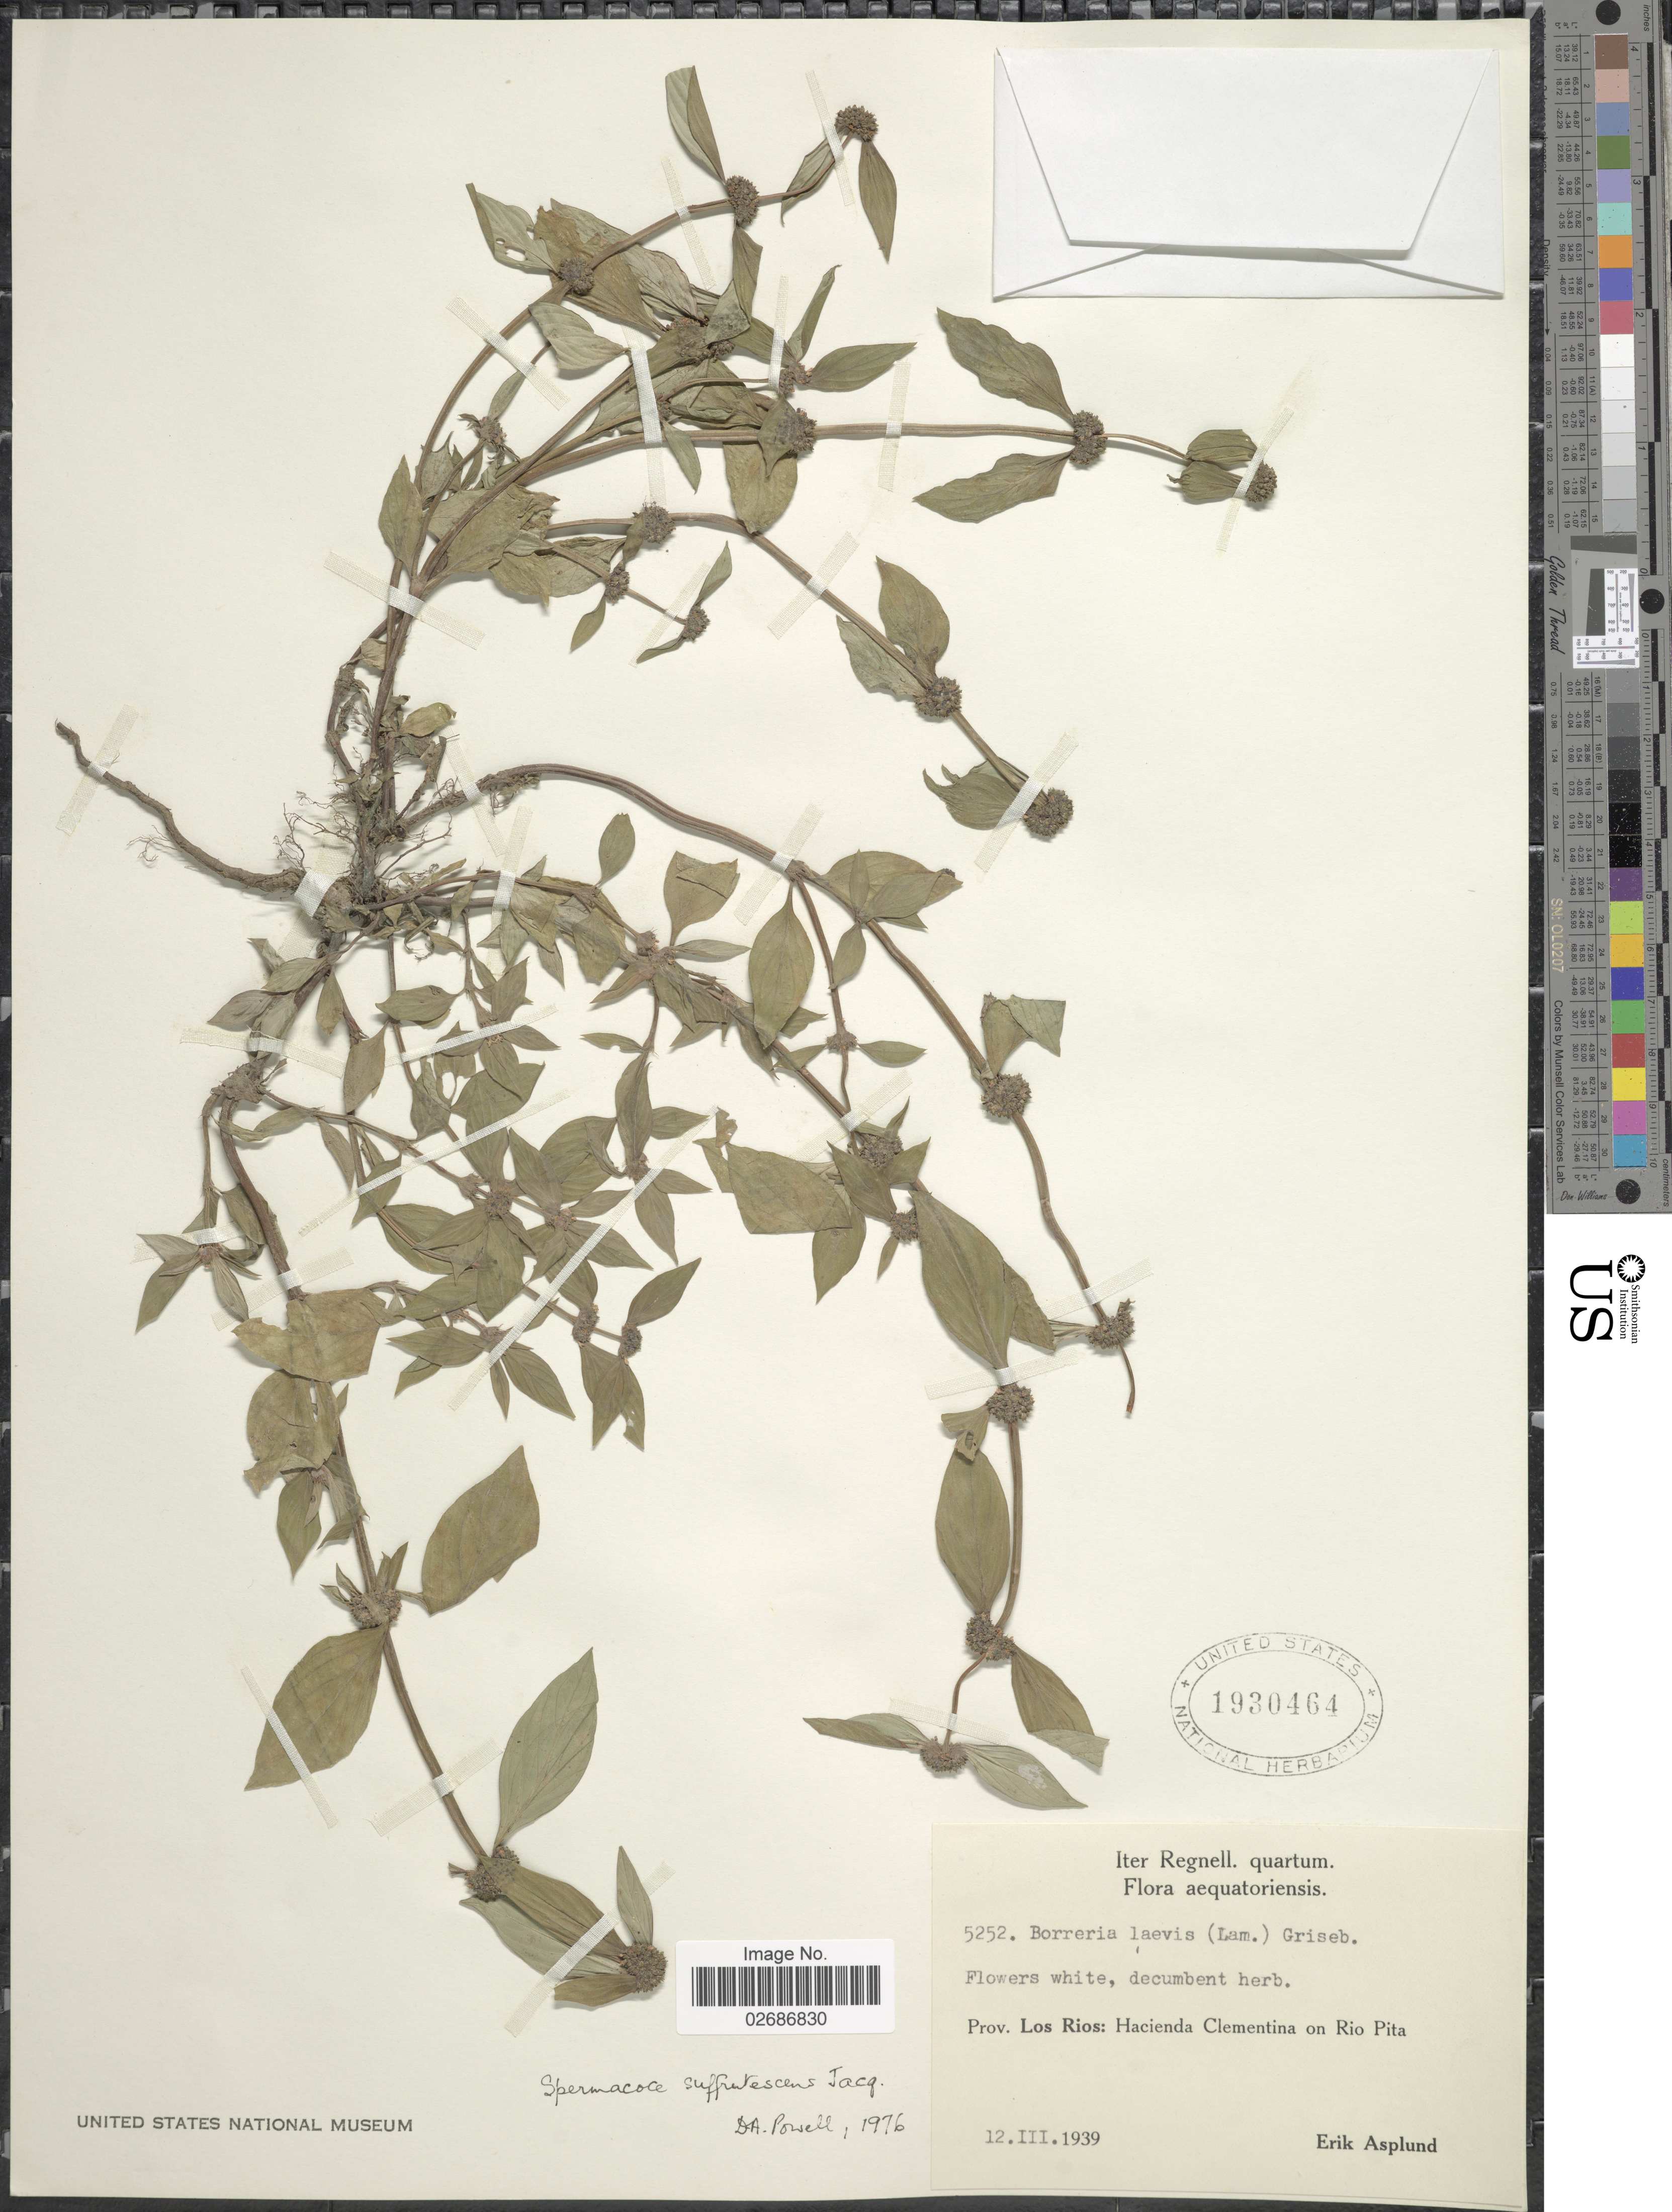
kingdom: Plantae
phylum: Tracheophyta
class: Magnoliopsida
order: Gentianales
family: Rubiaceae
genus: Borreria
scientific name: Borreria remota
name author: (Lam.) Bacigalupo & E.L. Cabral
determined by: Kirkbride, J. H., Jr.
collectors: E. Asplund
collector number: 5252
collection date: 1939-03-12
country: Ecuador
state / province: Los Ríos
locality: Aequatoriensis, Hacienda Clementina on Rio Pita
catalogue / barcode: US 1930464